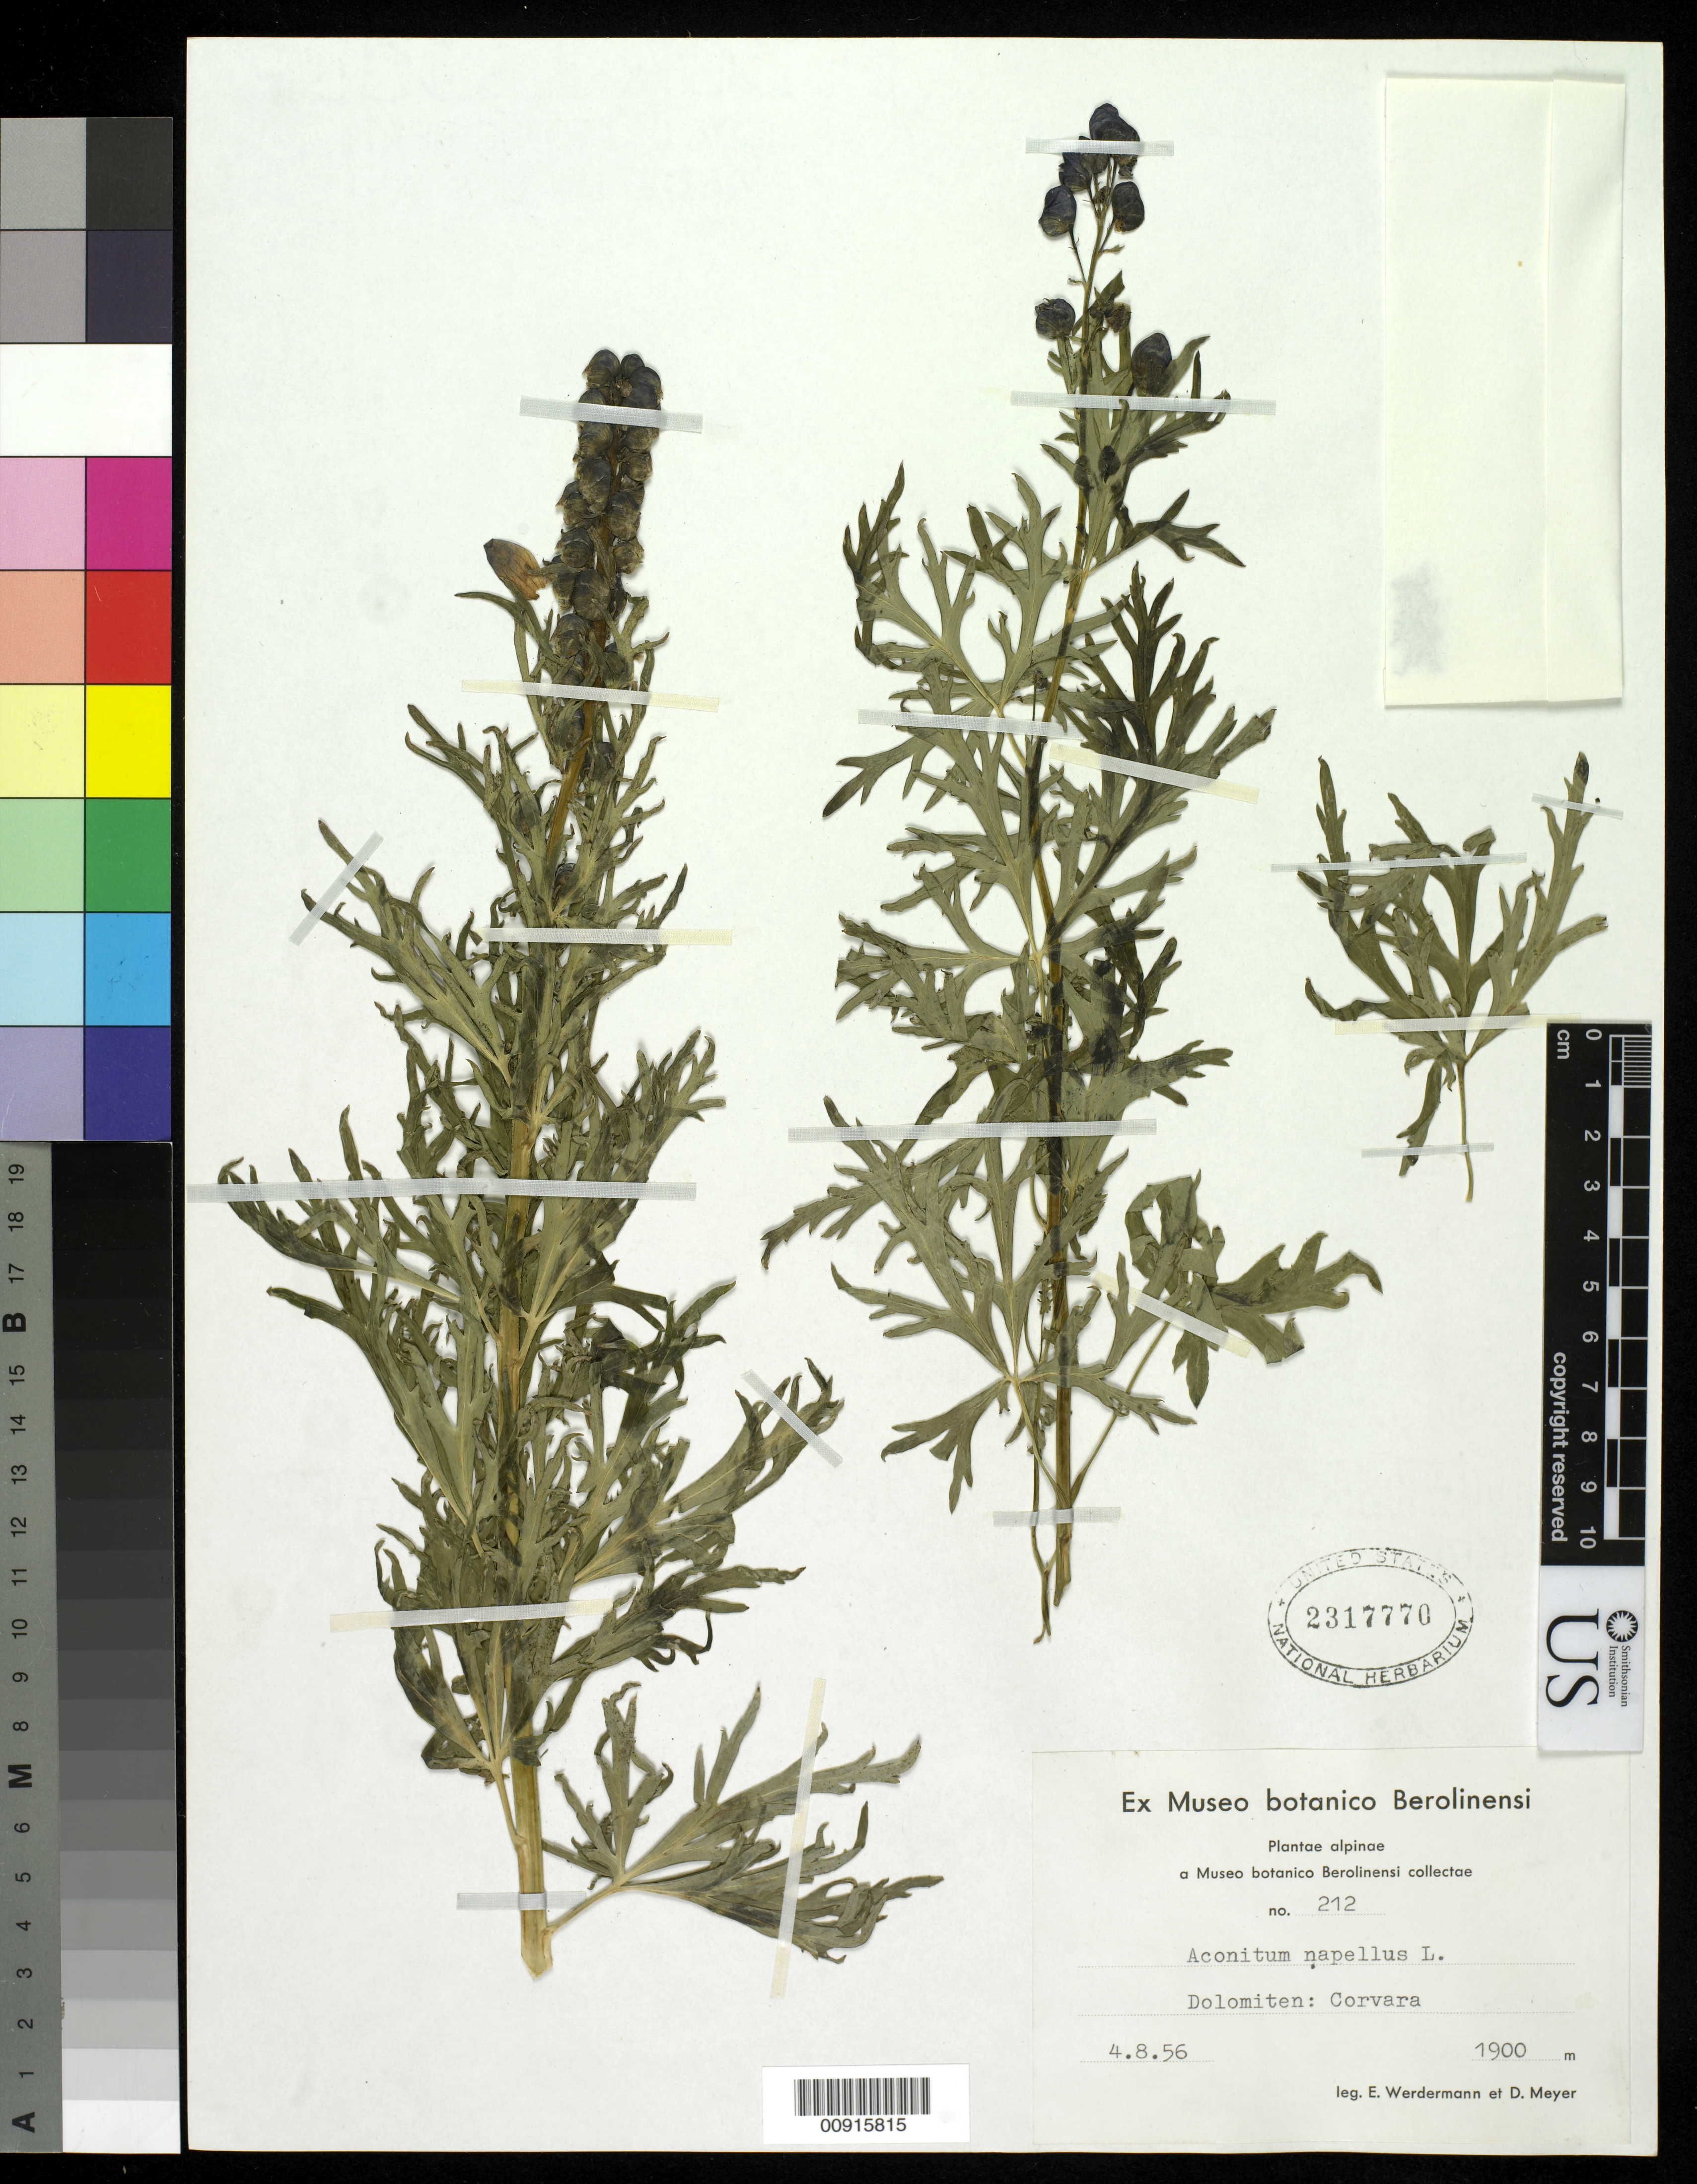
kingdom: Plantae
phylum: Tracheophyta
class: Magnoliopsida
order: Ranunculales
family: Ranunculaceae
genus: Aconitum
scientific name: Aconitum napellus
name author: L.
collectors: E. Werdermann & D. E. Meyer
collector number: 212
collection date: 1956-04-08 or 1956-08-04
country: Italy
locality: Dolomiten, Corvara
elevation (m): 1900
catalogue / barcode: US 2317770